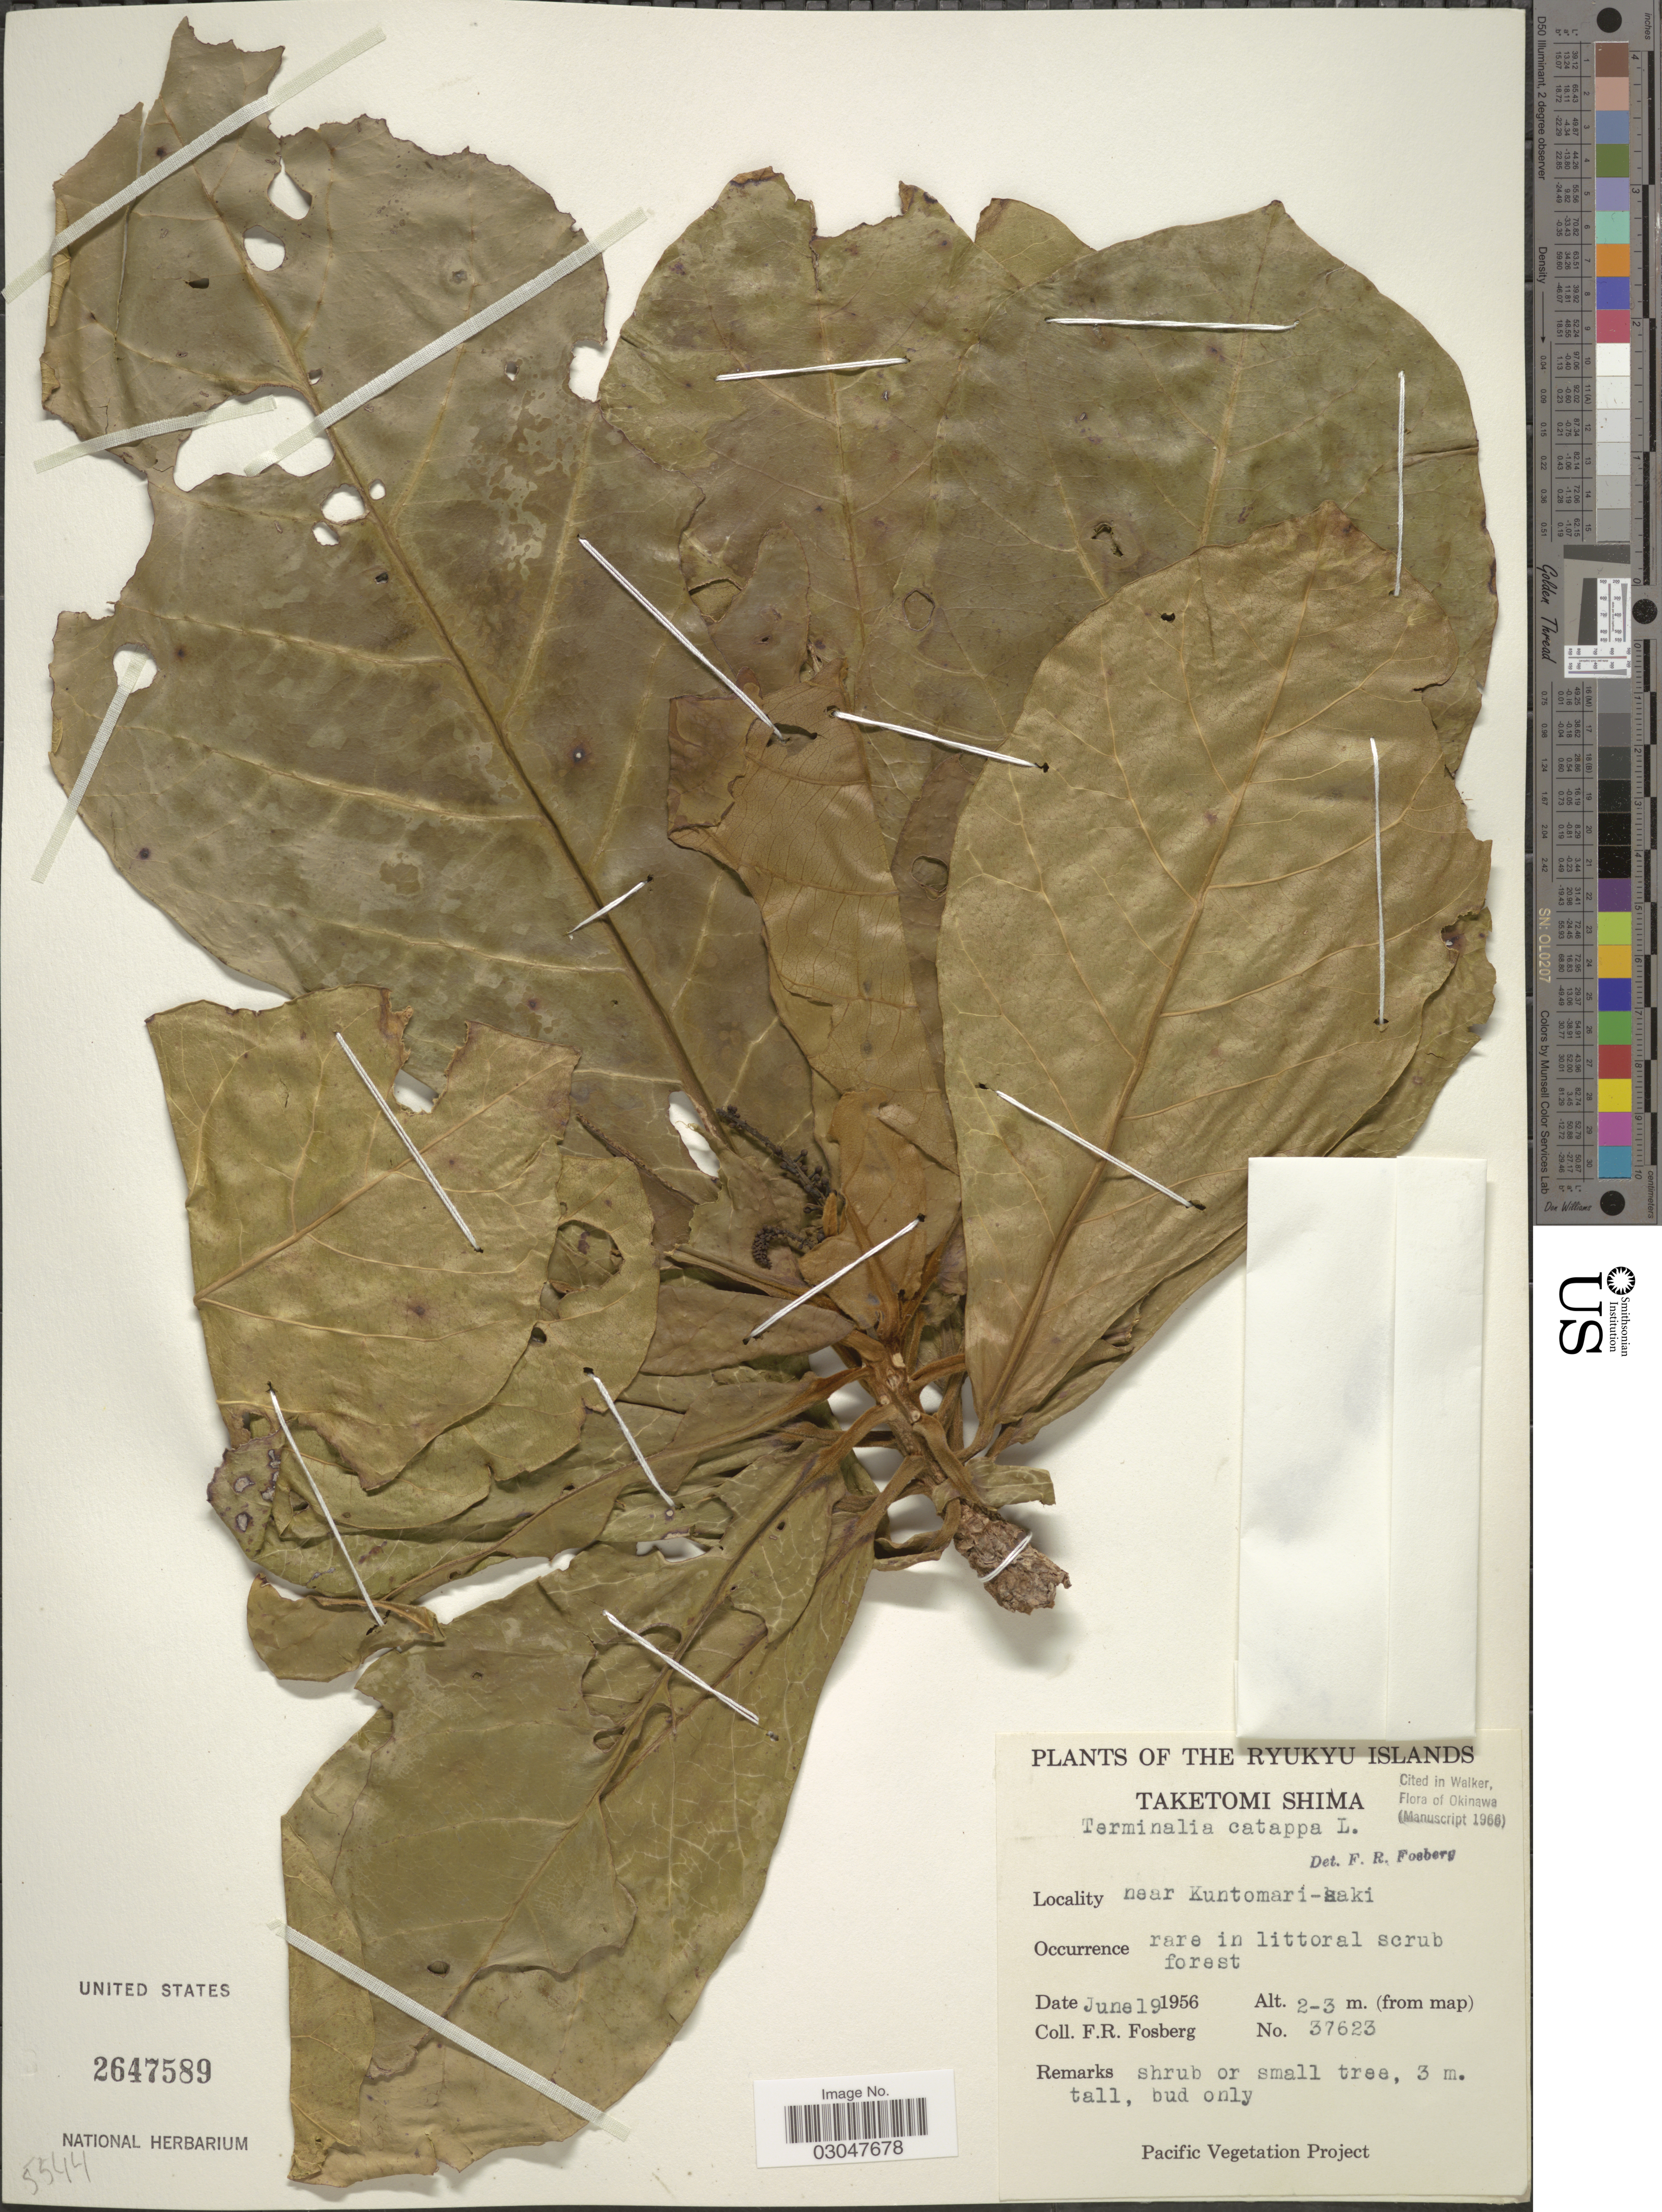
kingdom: Plantae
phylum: Tracheophyta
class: Magnoliopsida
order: Myrtales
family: Combretaceae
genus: Terminalia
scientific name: Terminalia catappa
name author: L.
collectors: F. R. Fosberg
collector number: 37623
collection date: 1956-06-19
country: Japan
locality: Ryukyu Islands. Taketomi Shima. Near Kuntomari-saki.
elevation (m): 2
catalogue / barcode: US 2647589